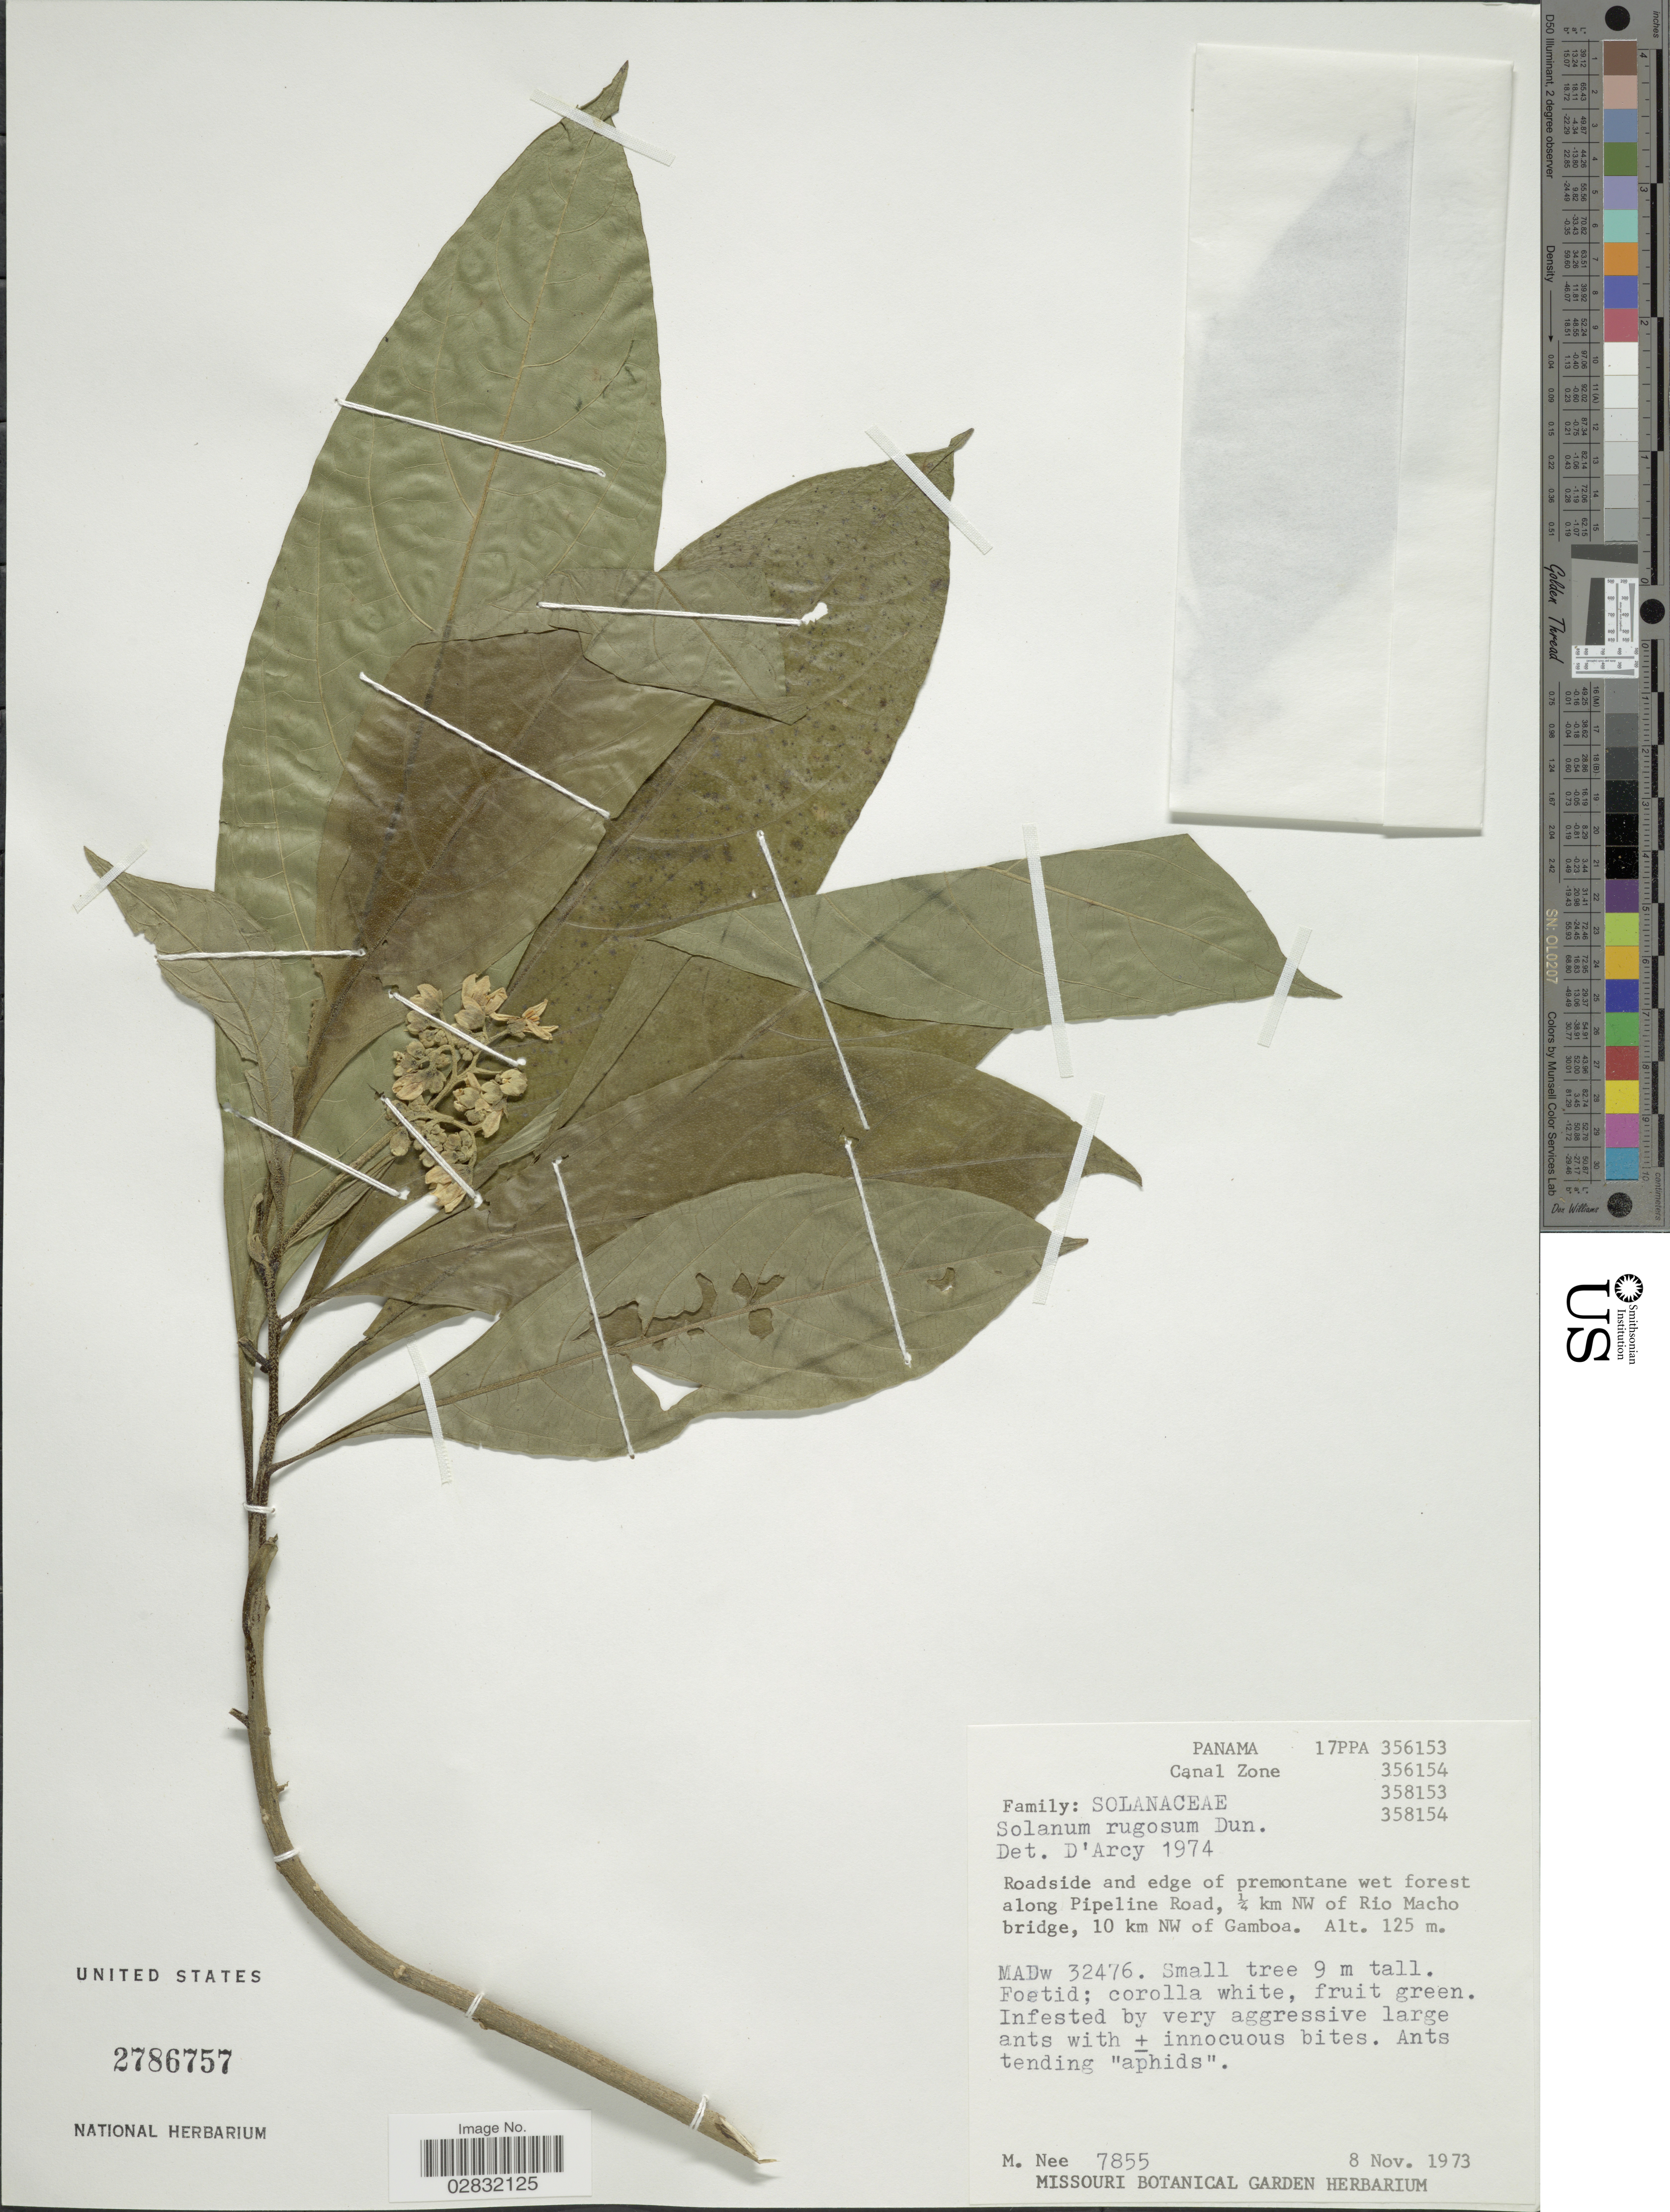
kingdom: Plantae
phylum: Tracheophyta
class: Magnoliopsida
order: Solanales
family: Solanaceae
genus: Solanum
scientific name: Solanum rugosum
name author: Dunal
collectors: M. Nee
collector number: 7855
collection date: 1973-11-08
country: Panama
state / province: Colón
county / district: Canal Zone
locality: Canal Zone, Roadside and edge of premontane wet forest along Pipeline Road, ¼ km NW of Rio Macho bridge, 10 km NW of Gamboa.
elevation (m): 125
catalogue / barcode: US 2786757